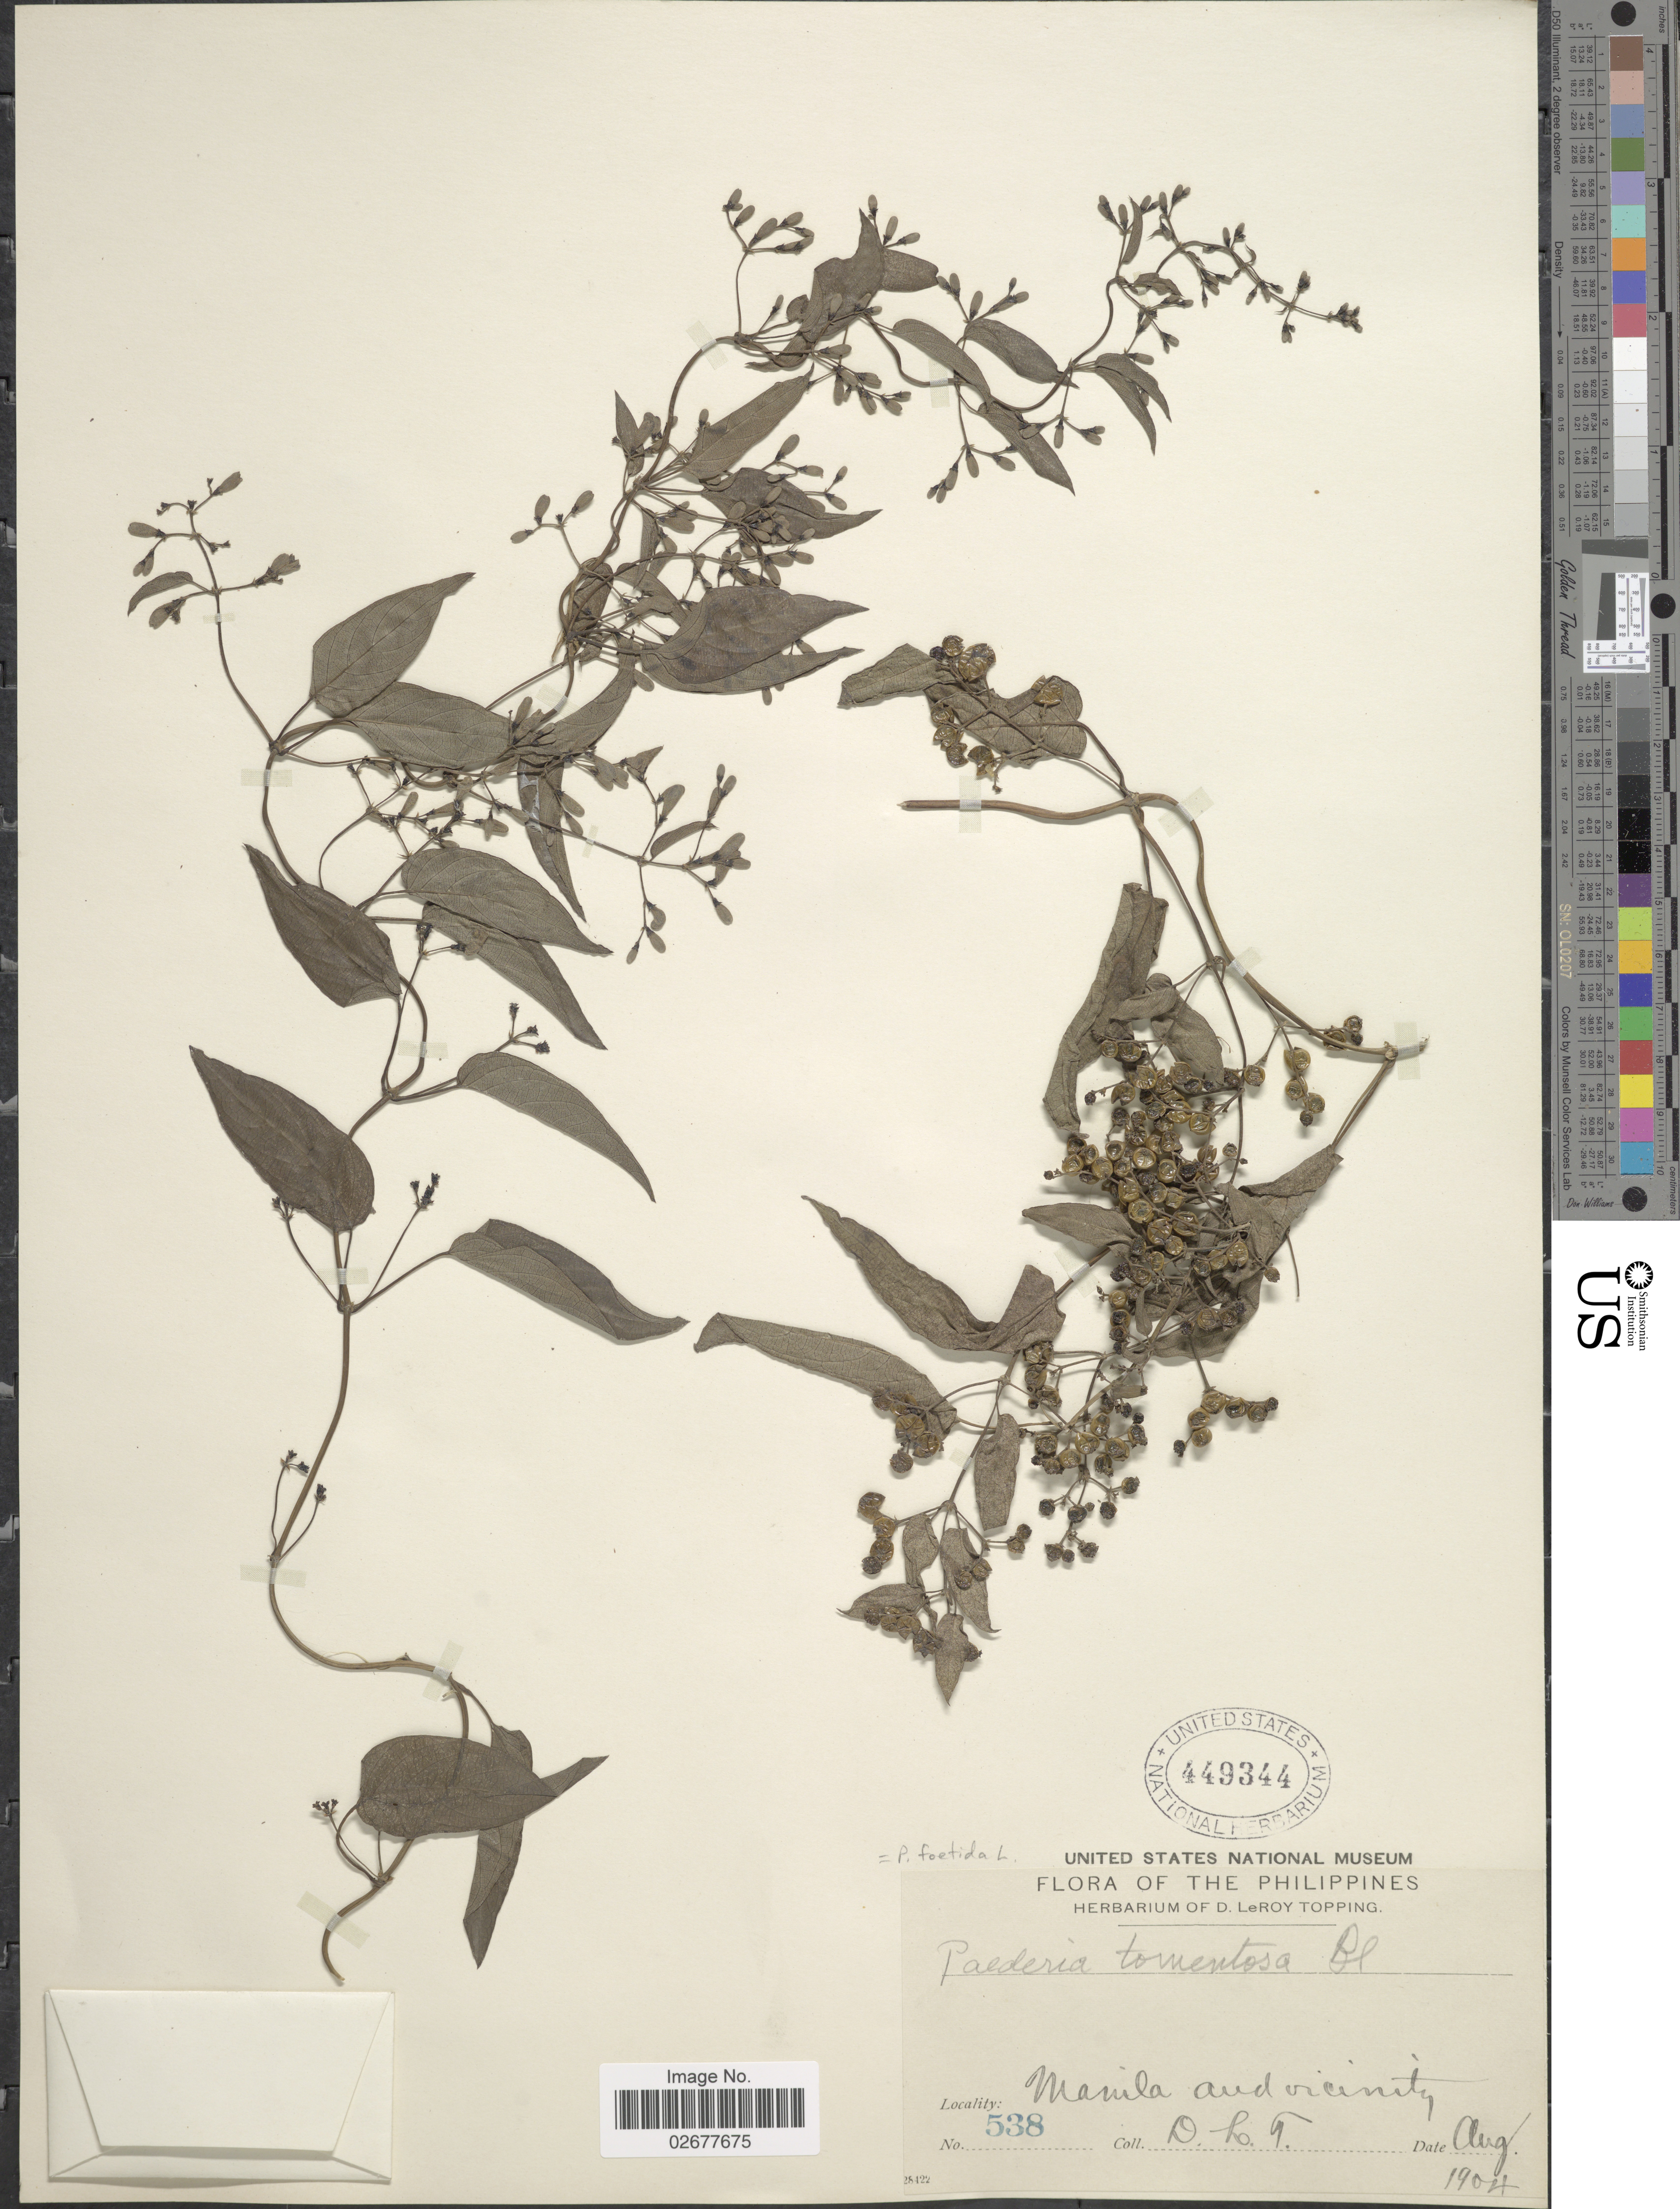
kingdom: Plantae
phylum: Tracheophyta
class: Magnoliopsida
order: Gentianales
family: Rubiaceae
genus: Paederia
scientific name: Paederia foetida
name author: Wall.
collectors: D. L. Topping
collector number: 538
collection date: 1904-08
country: Philippines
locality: Manila and vicinity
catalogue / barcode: US 449344